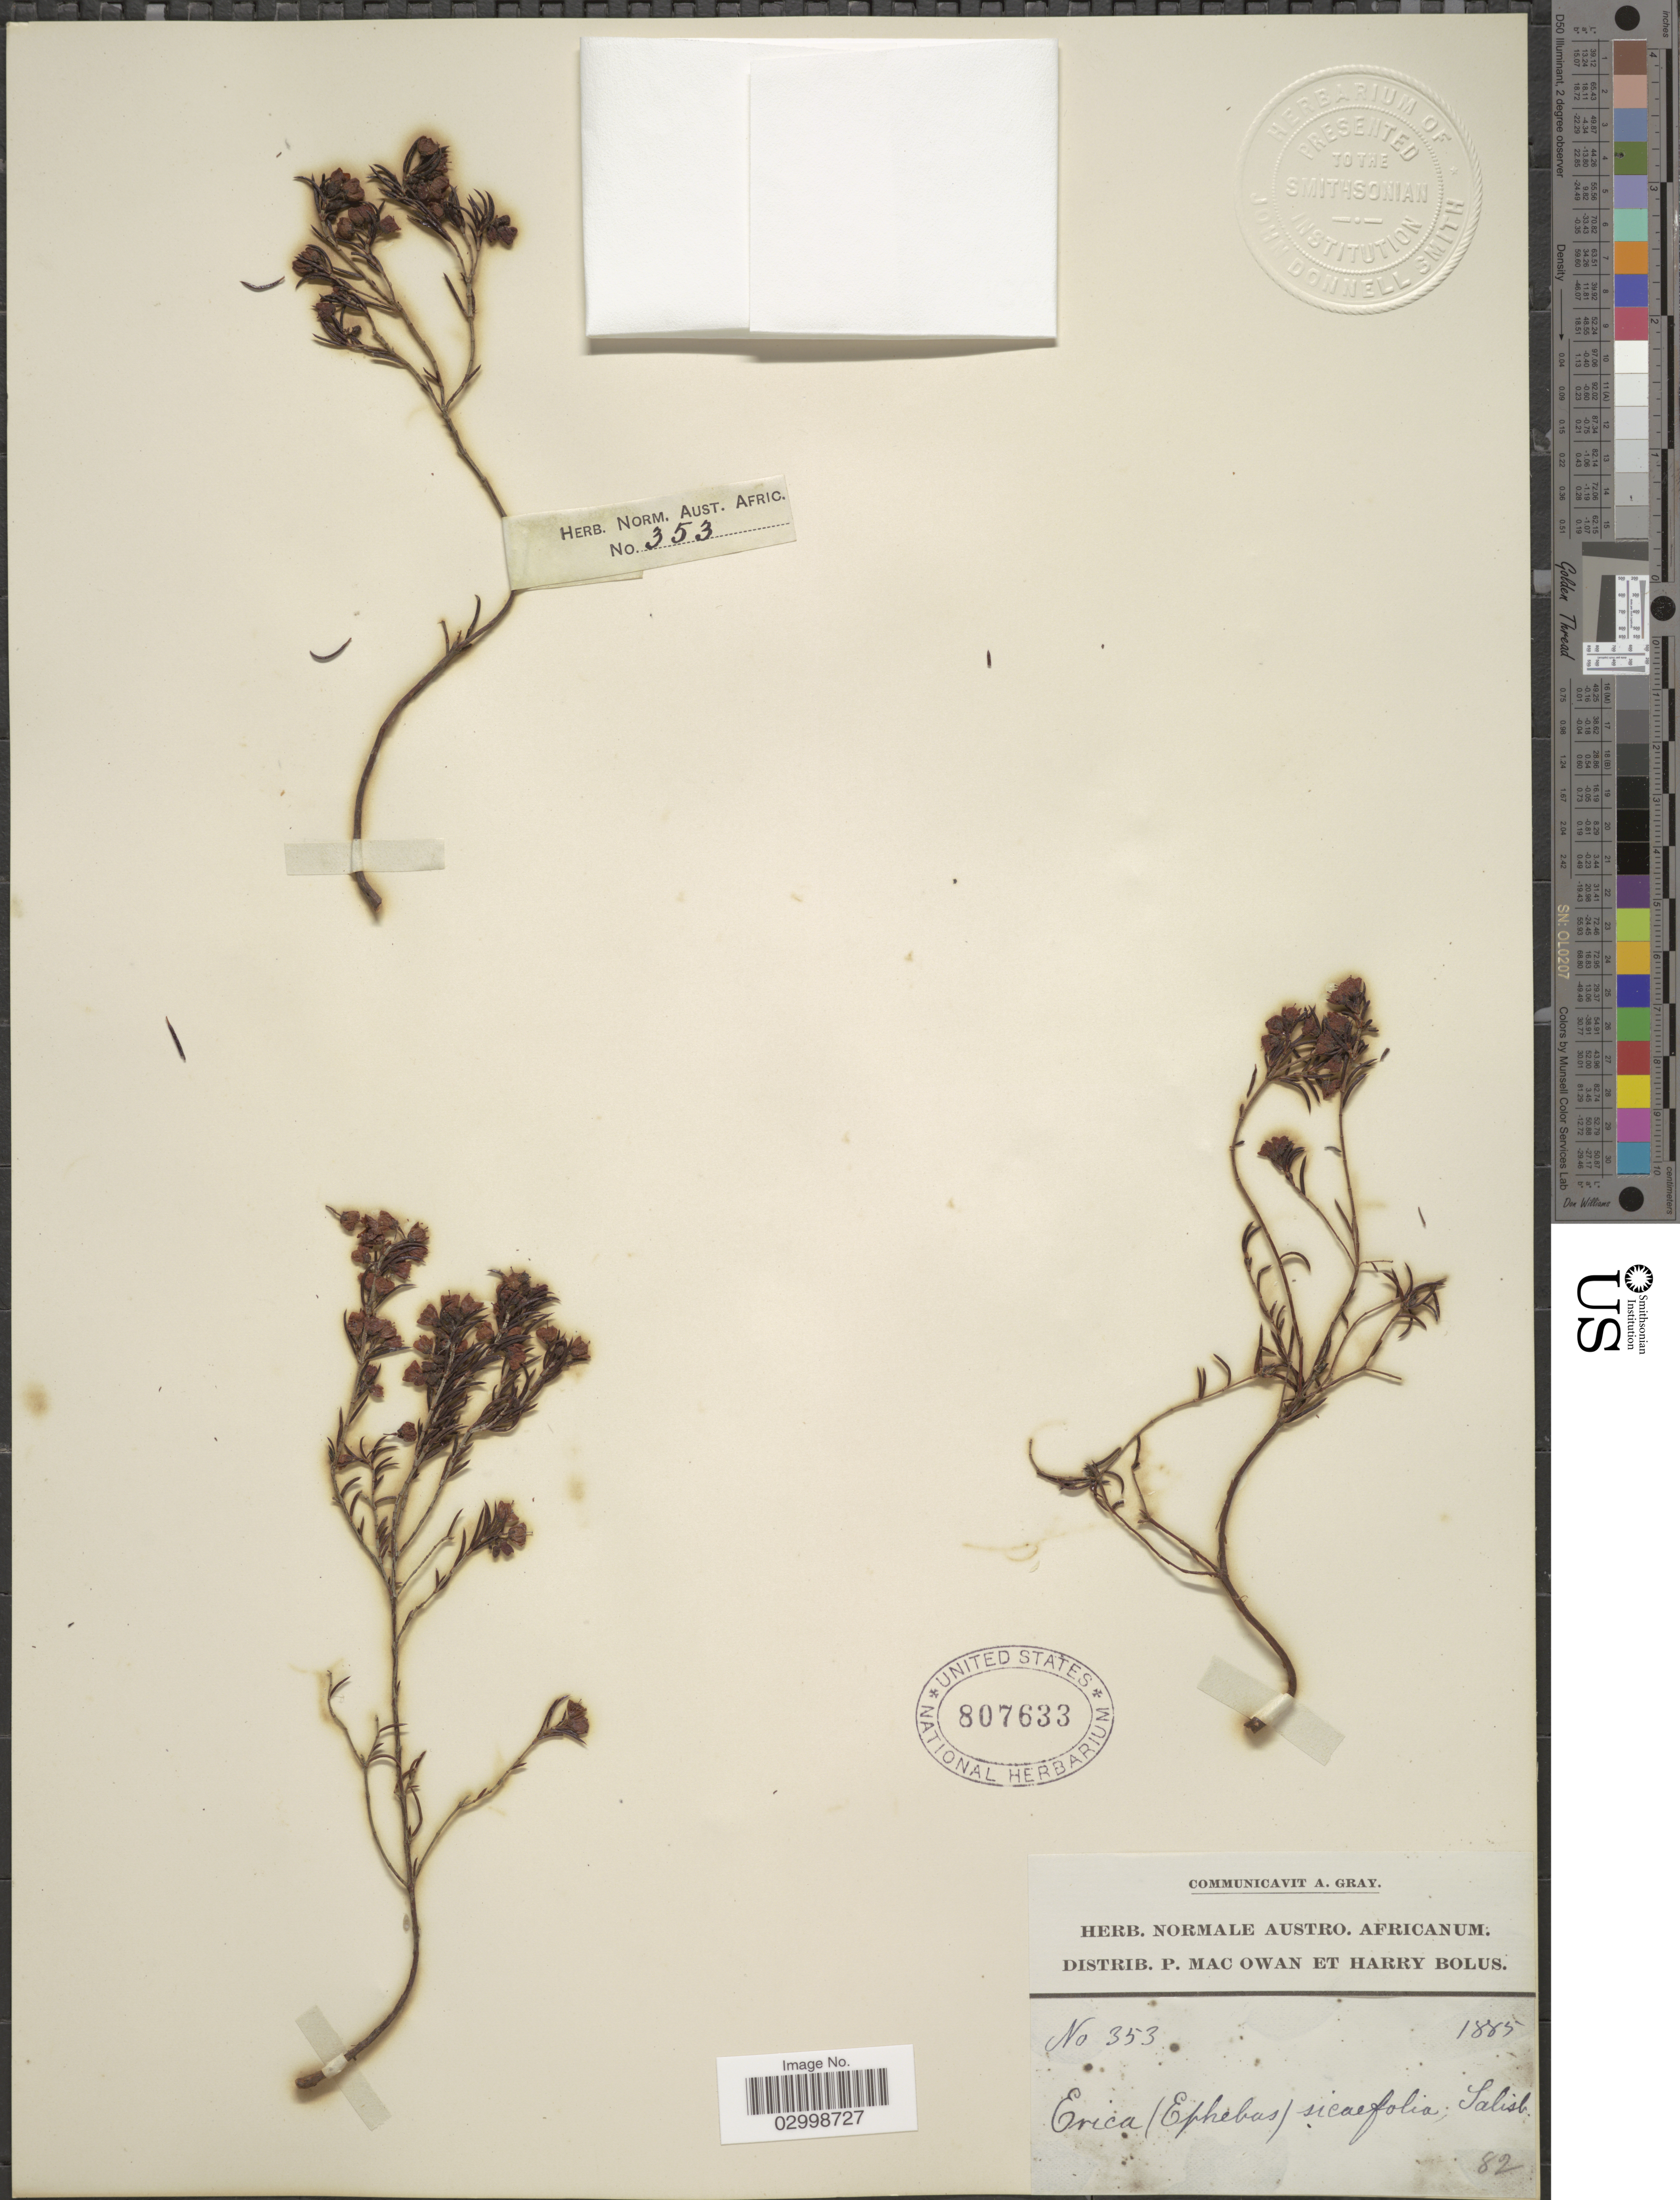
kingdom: Plantae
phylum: Tracheophyta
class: Magnoliopsida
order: Ericales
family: Ericaceae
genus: Erica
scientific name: Erica sicaefolia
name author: Salisb.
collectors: P. MacOwan & H. Bolus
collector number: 353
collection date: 1885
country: South Africa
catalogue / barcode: US 807633